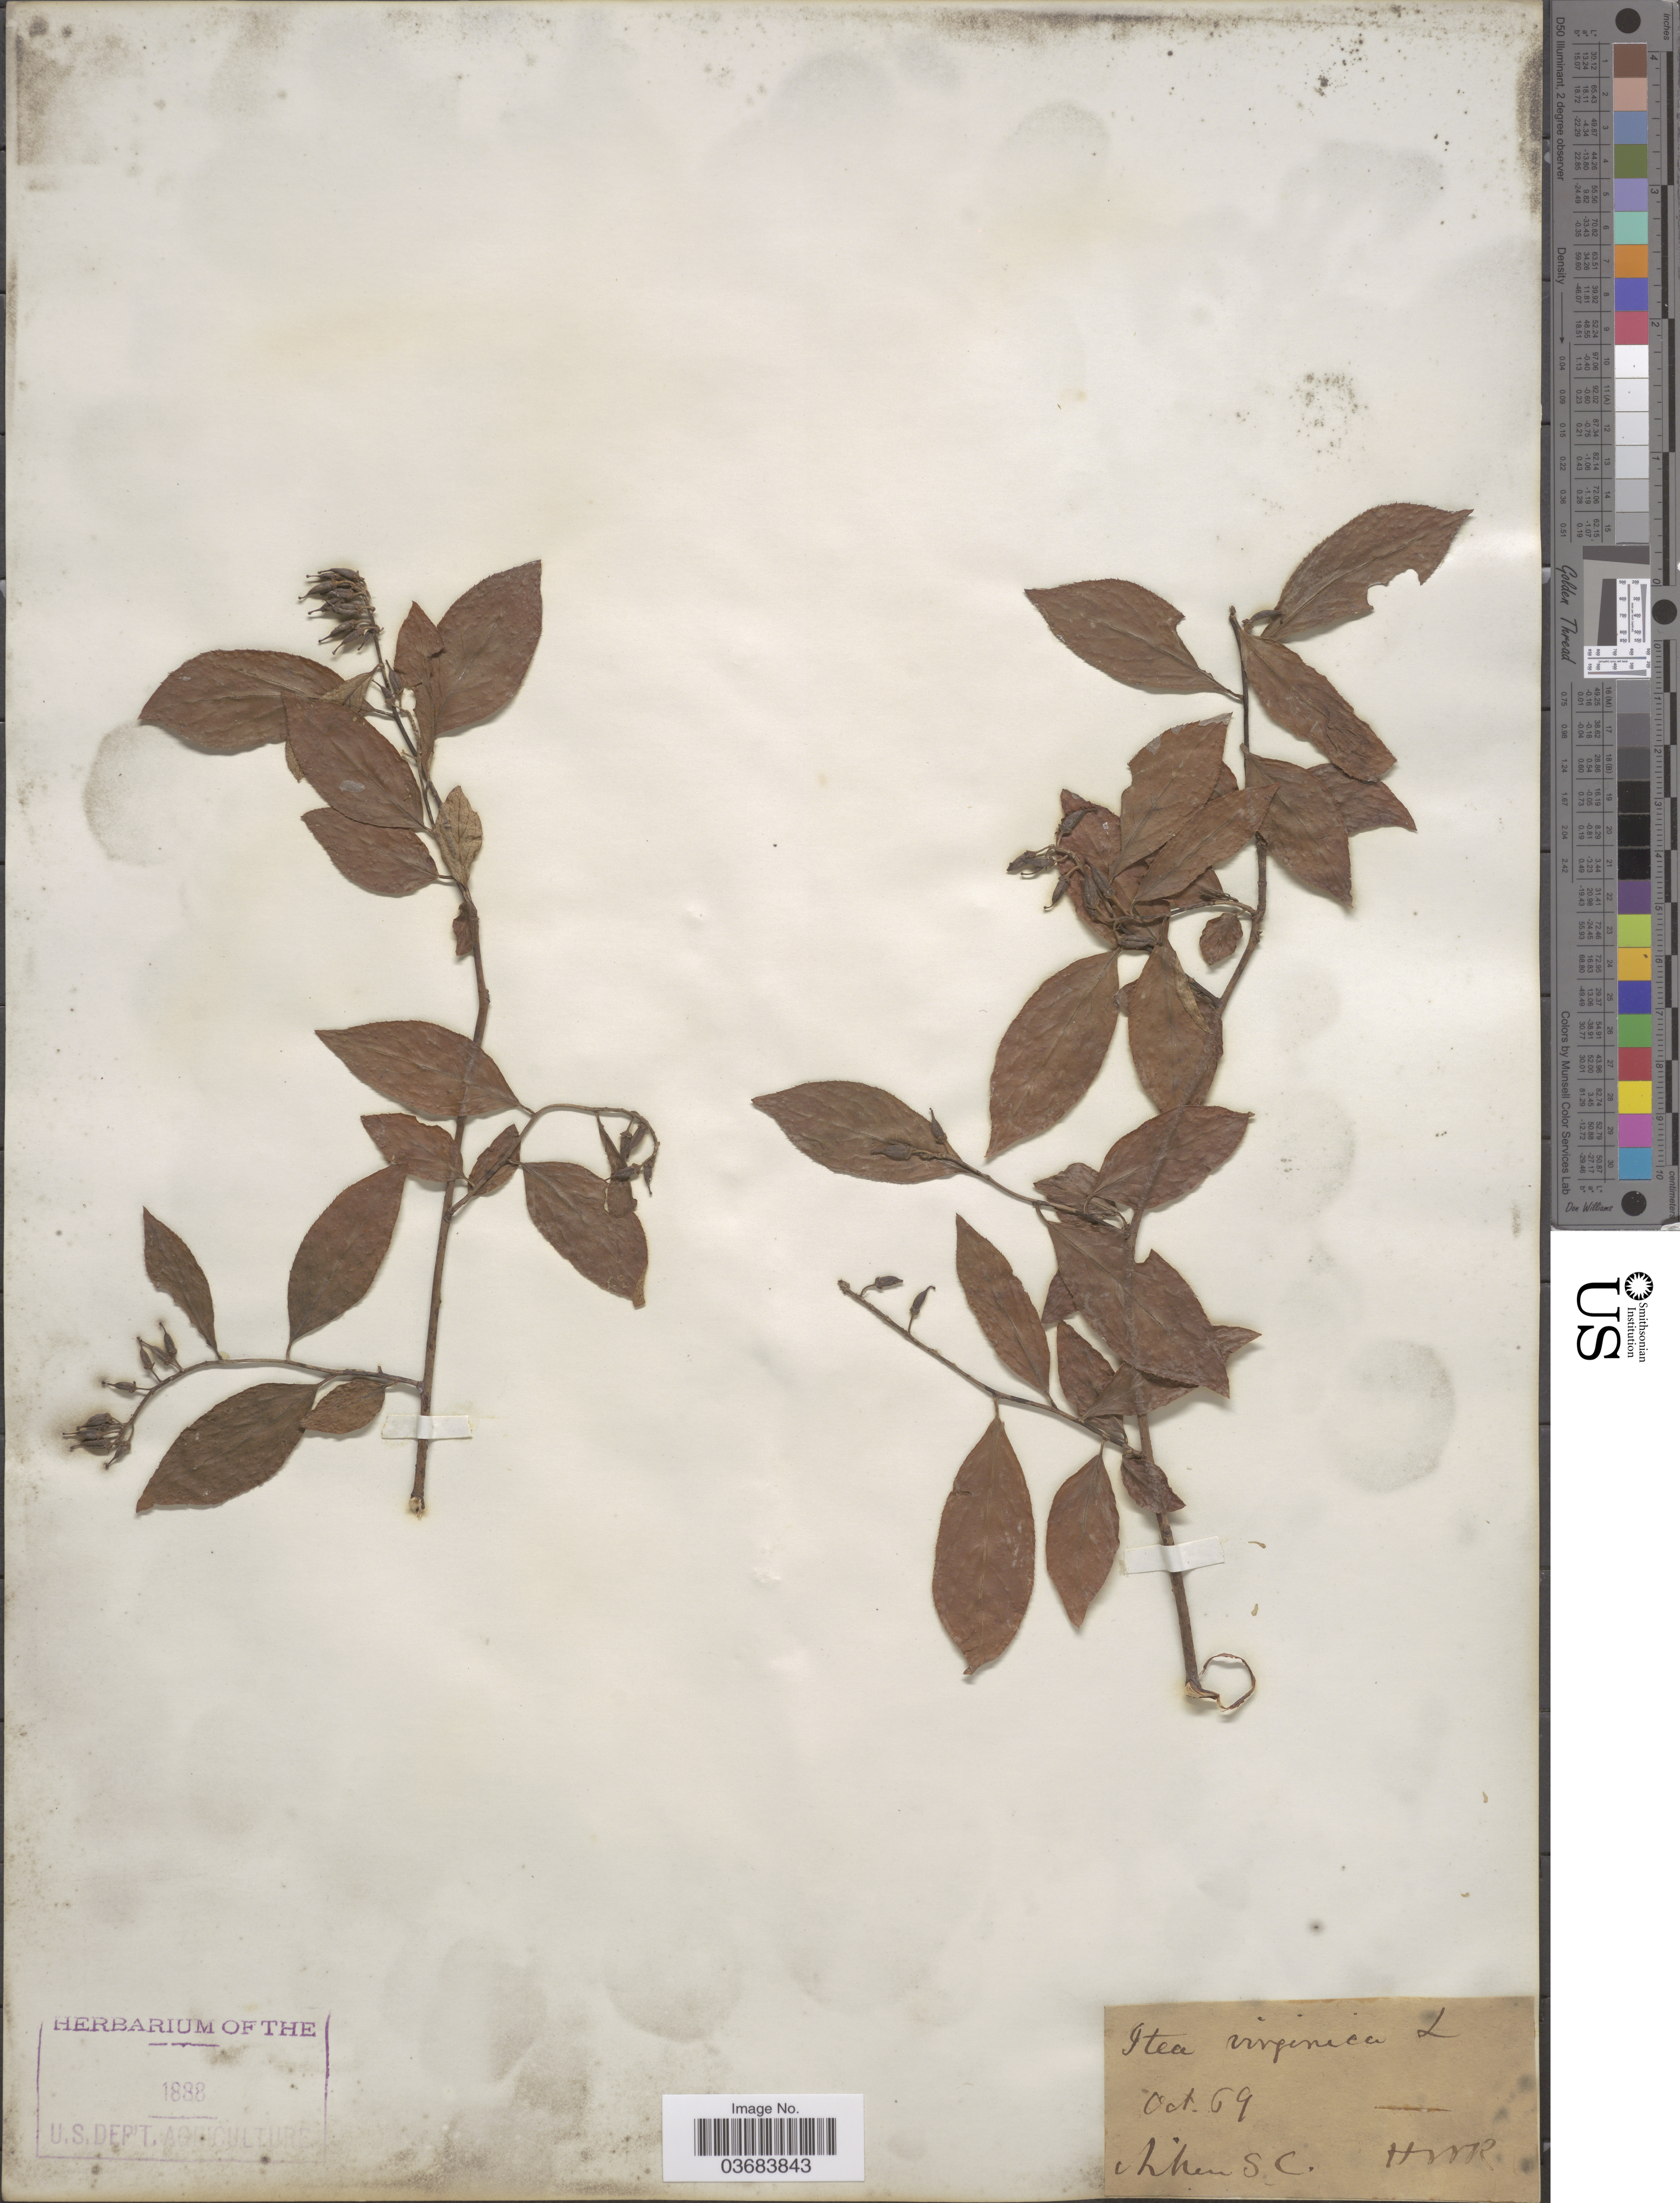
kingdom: Plantae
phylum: Tracheophyta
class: Magnoliopsida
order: Saxifragales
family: Iteaceae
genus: Itea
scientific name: Itea virginica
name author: L.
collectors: H. W. R.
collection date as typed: Transcribed d/m/y: /10/69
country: United States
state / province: South Carolina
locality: Aiken.